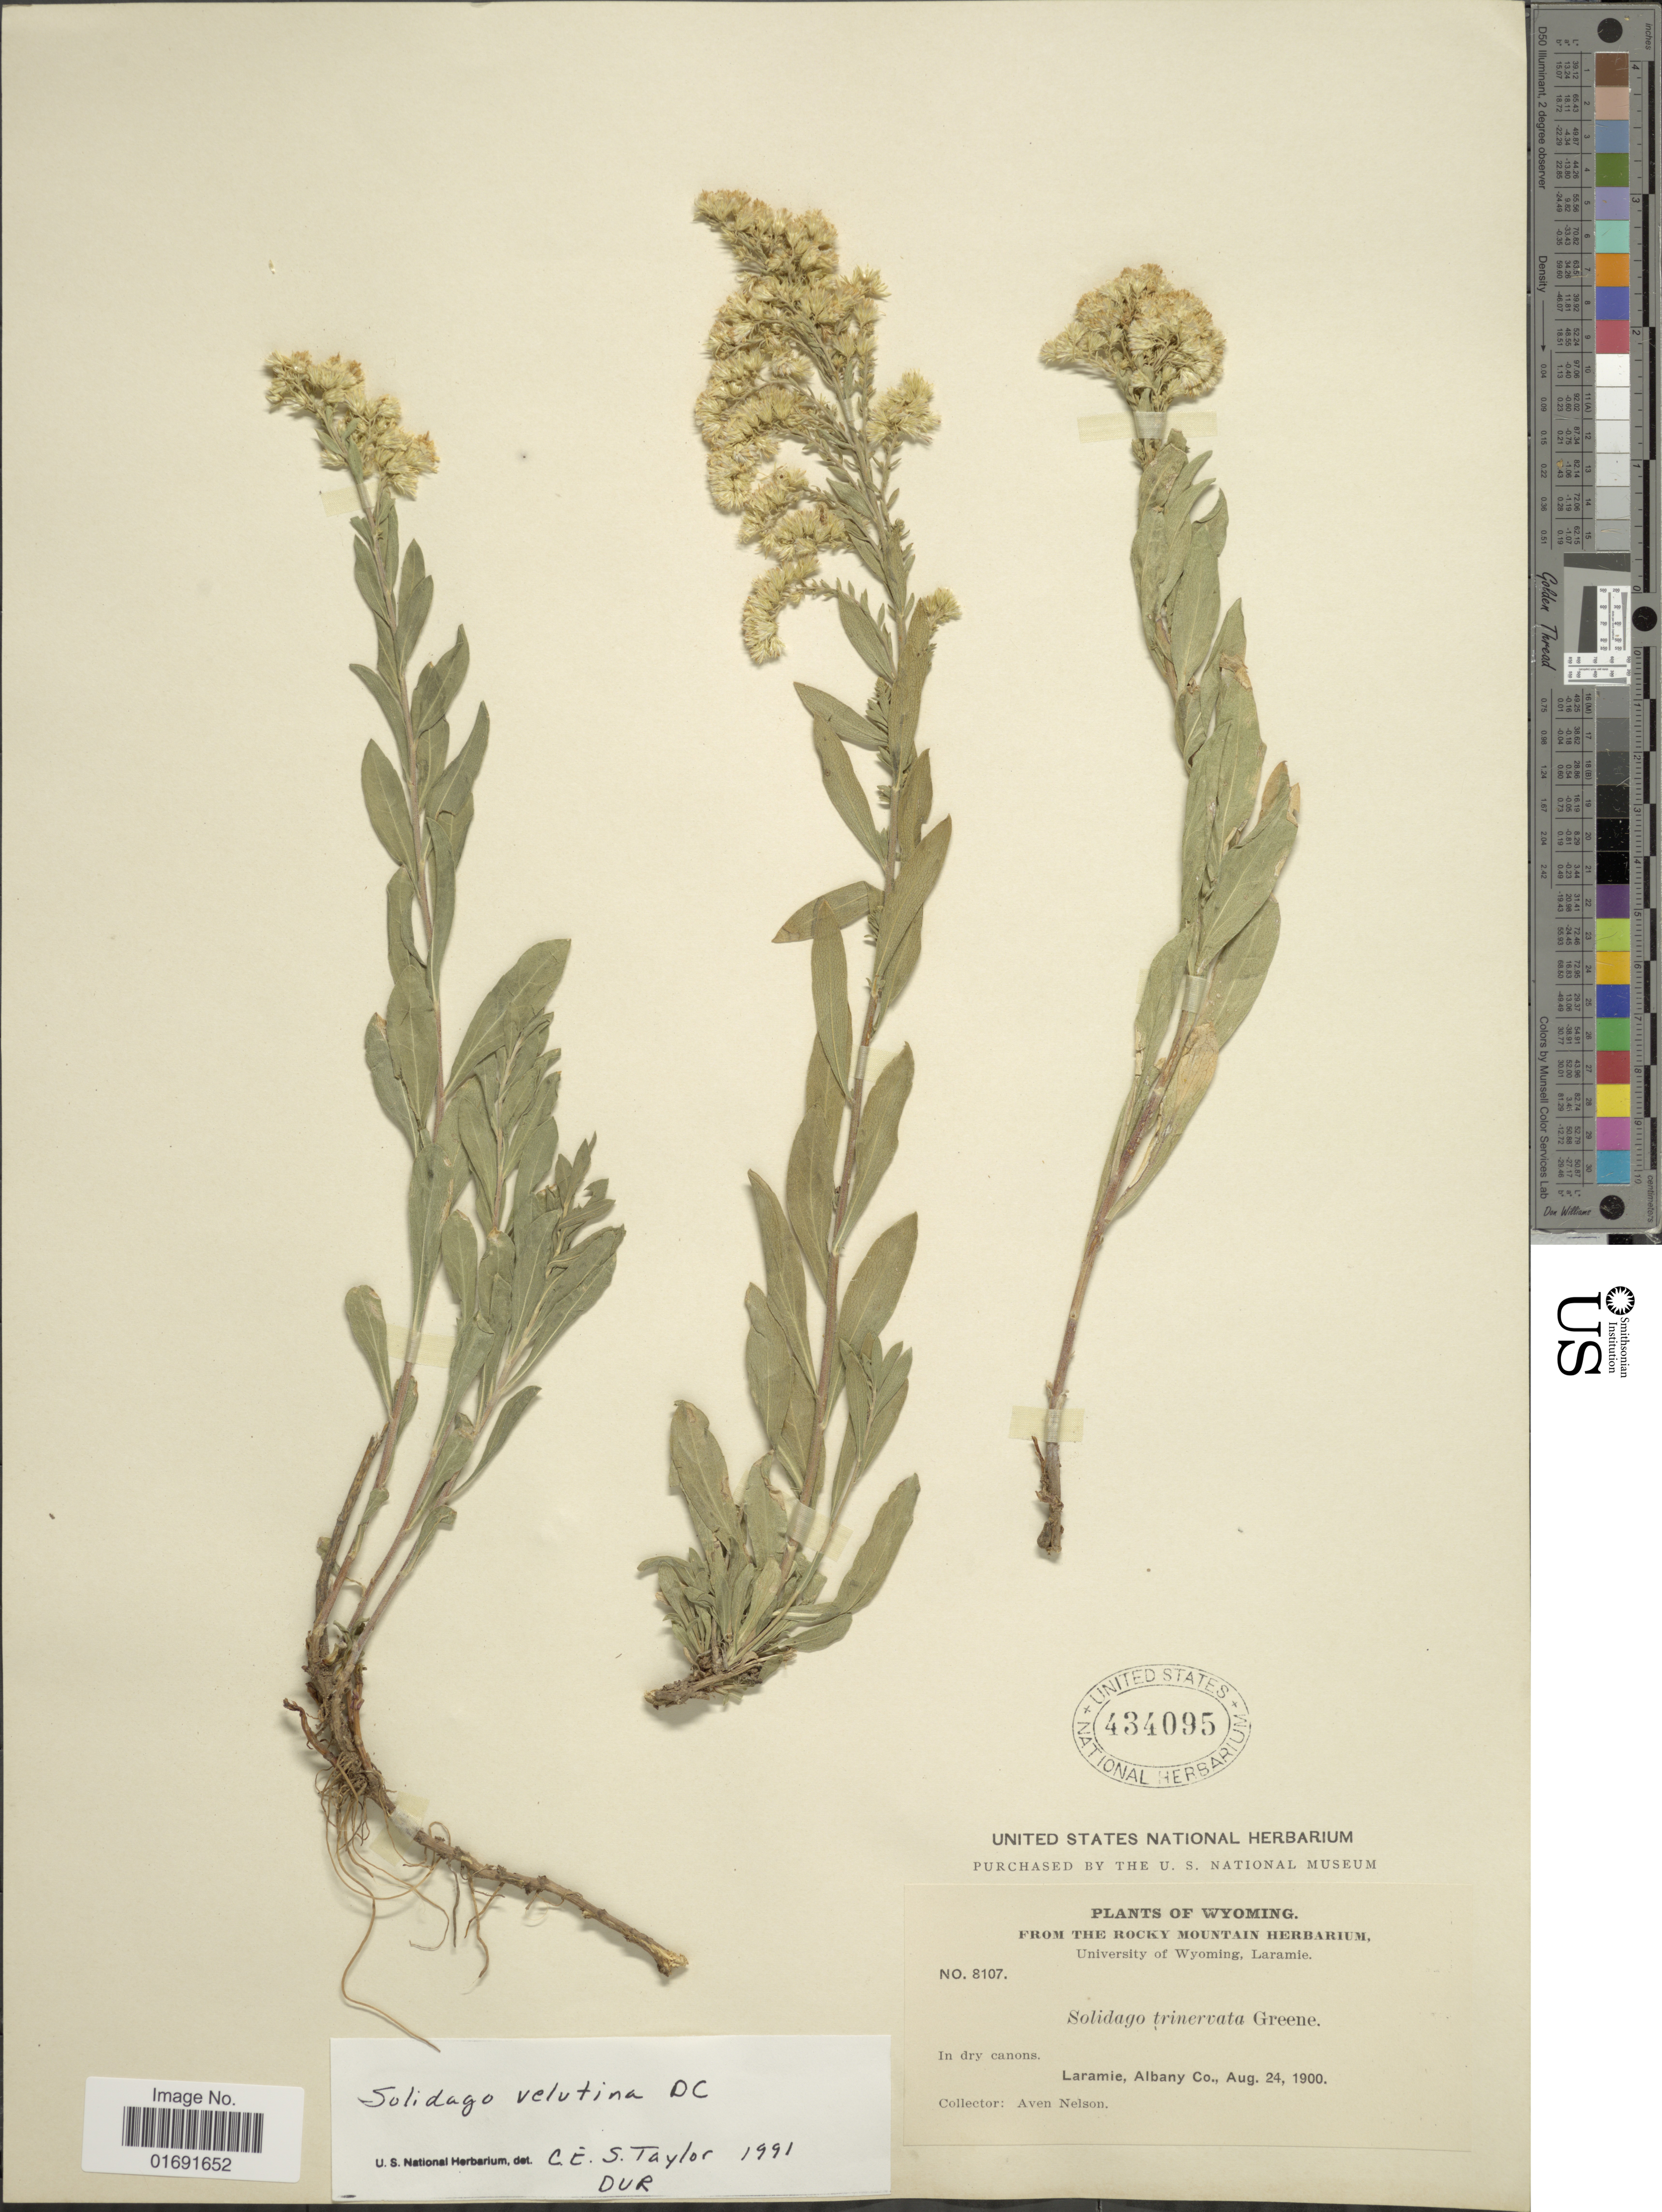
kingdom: Plantae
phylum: Tracheophyta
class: Magnoliopsida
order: Asterales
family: Asteraceae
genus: Solidago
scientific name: Solidago velutina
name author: DC.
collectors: A. Nelson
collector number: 8107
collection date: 1900-08-24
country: United States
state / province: Wyoming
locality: Laramie, Albany Co.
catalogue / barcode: US 434095